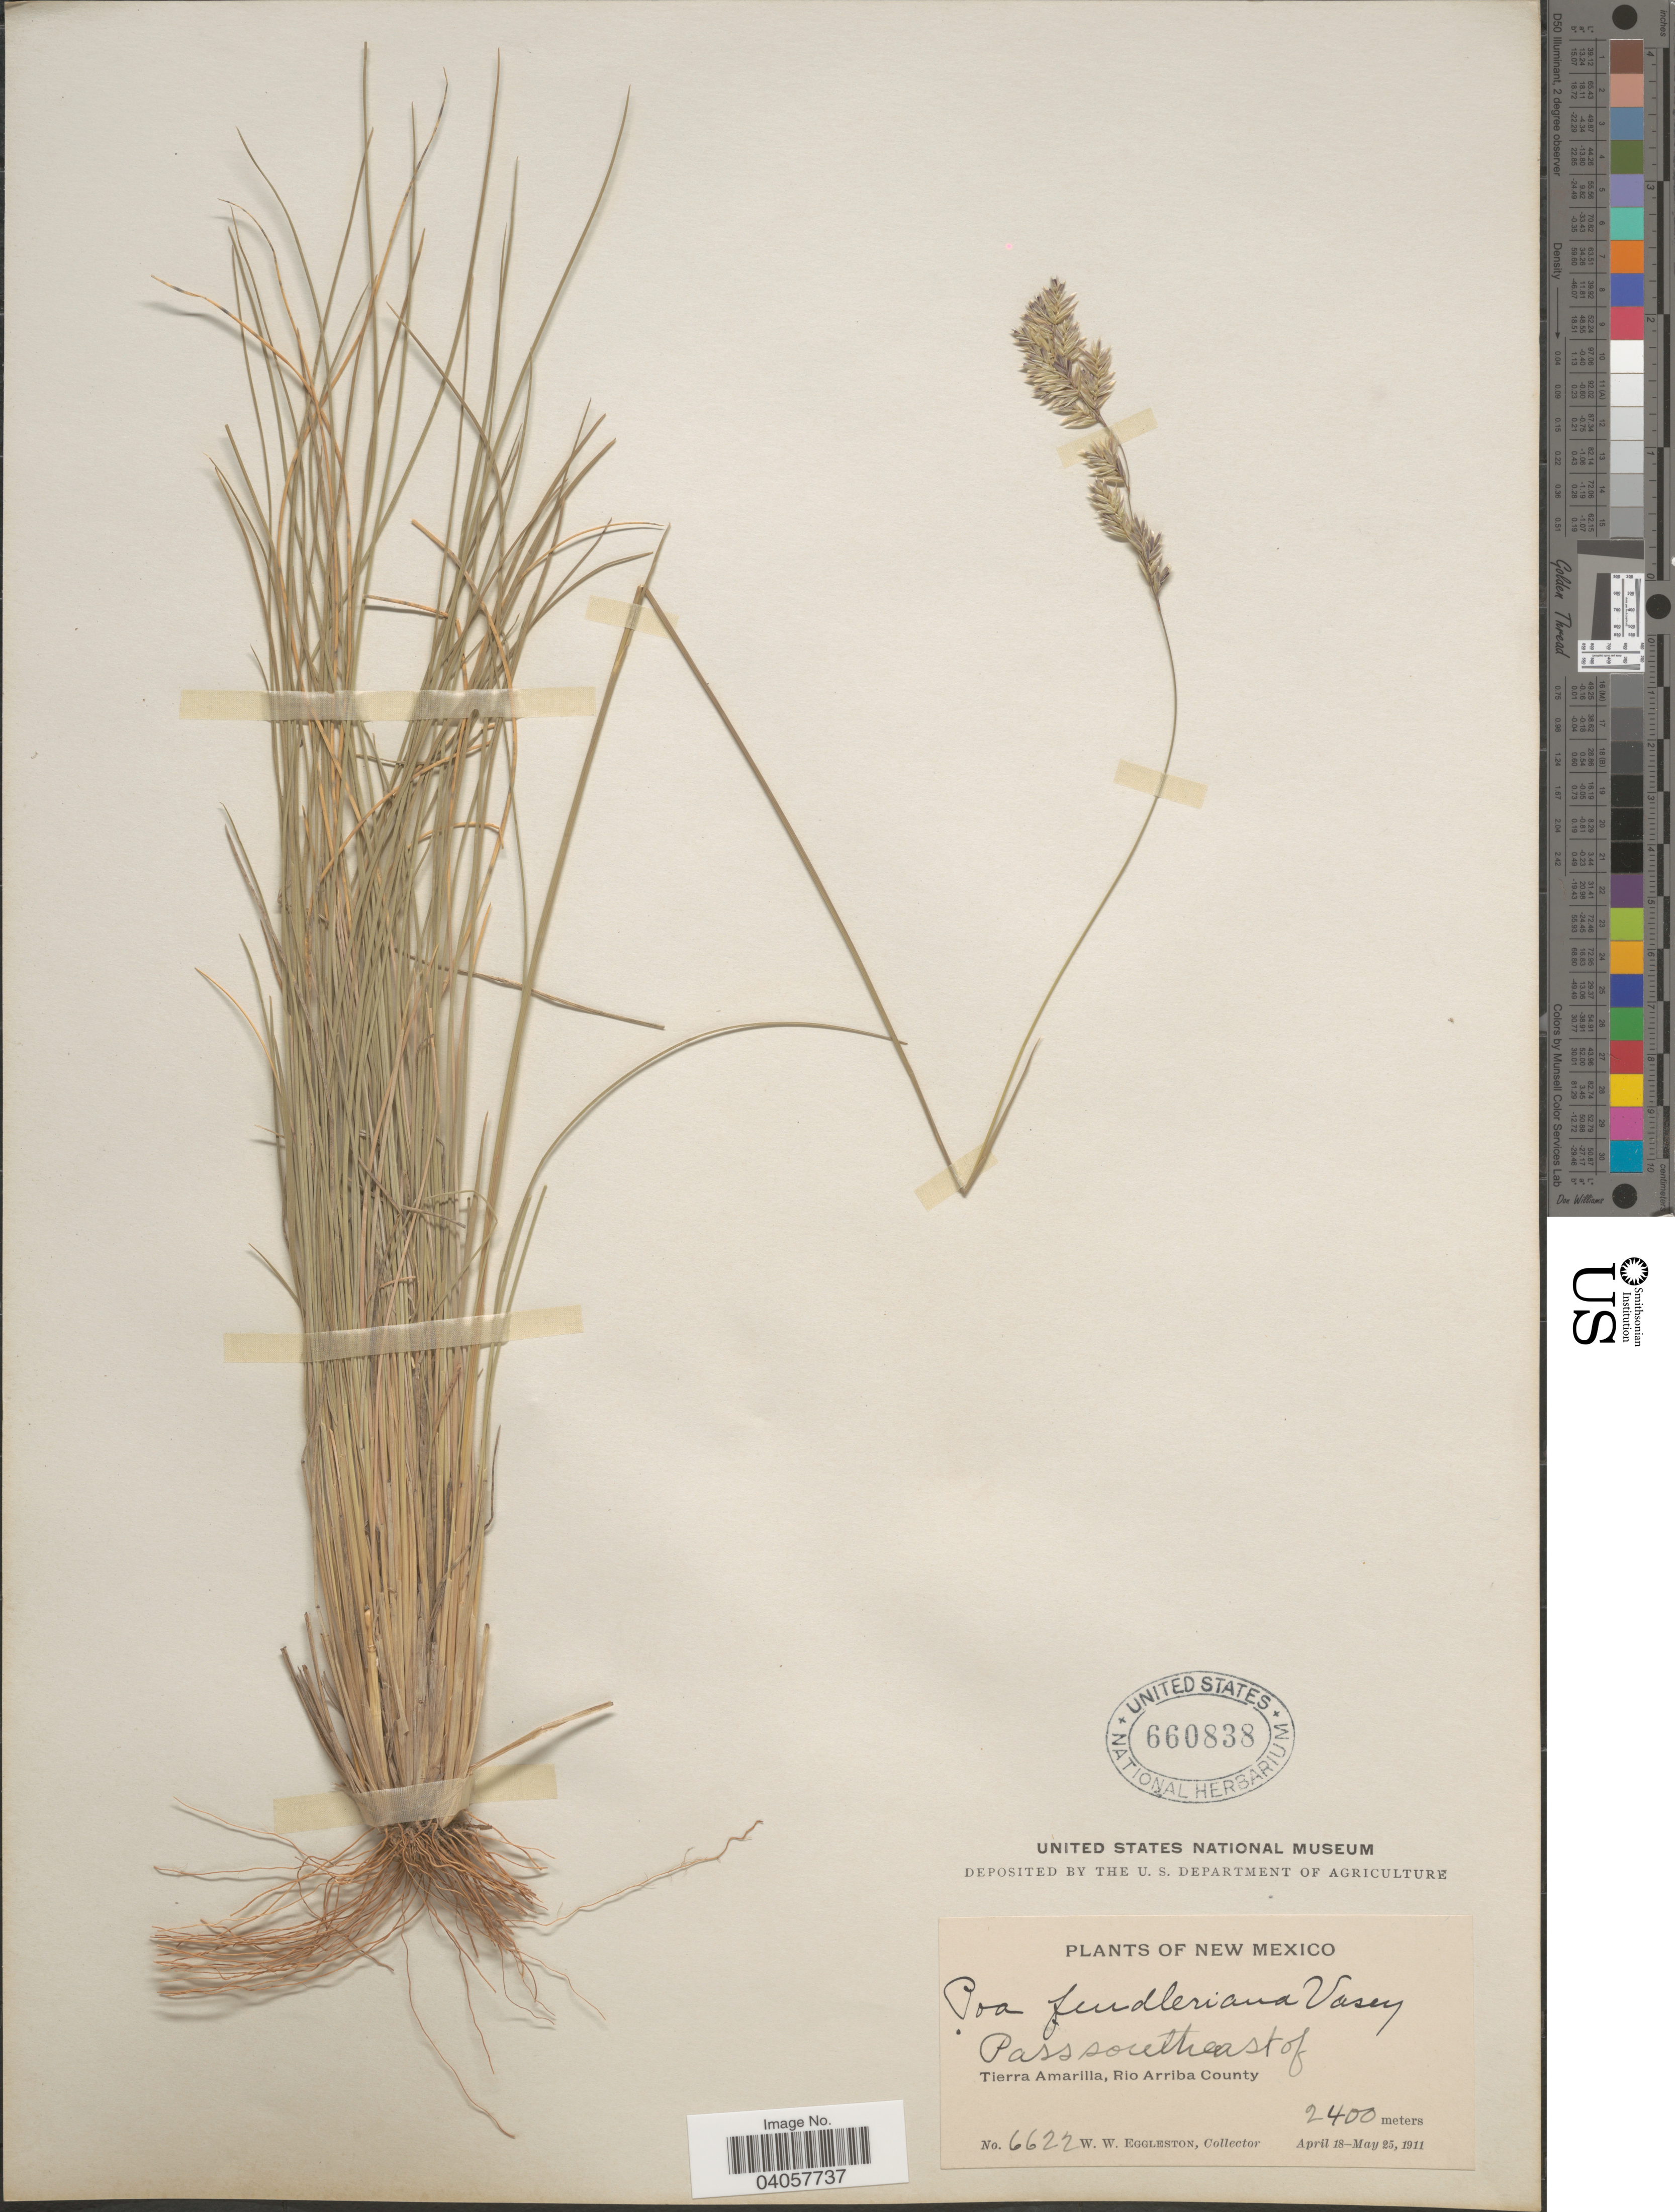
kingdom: Plantae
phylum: Tracheophyta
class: Liliopsida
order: Poales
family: Poaceae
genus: Poa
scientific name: Poa fendleriana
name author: (Steud.) Vasey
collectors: W. W. Eggleston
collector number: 6622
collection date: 1911-04-18/1911-05-25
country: United States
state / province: New Mexico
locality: Pass southeast of Tierra Amarilla, Rio Arriba County.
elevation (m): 2400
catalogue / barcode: US 660838